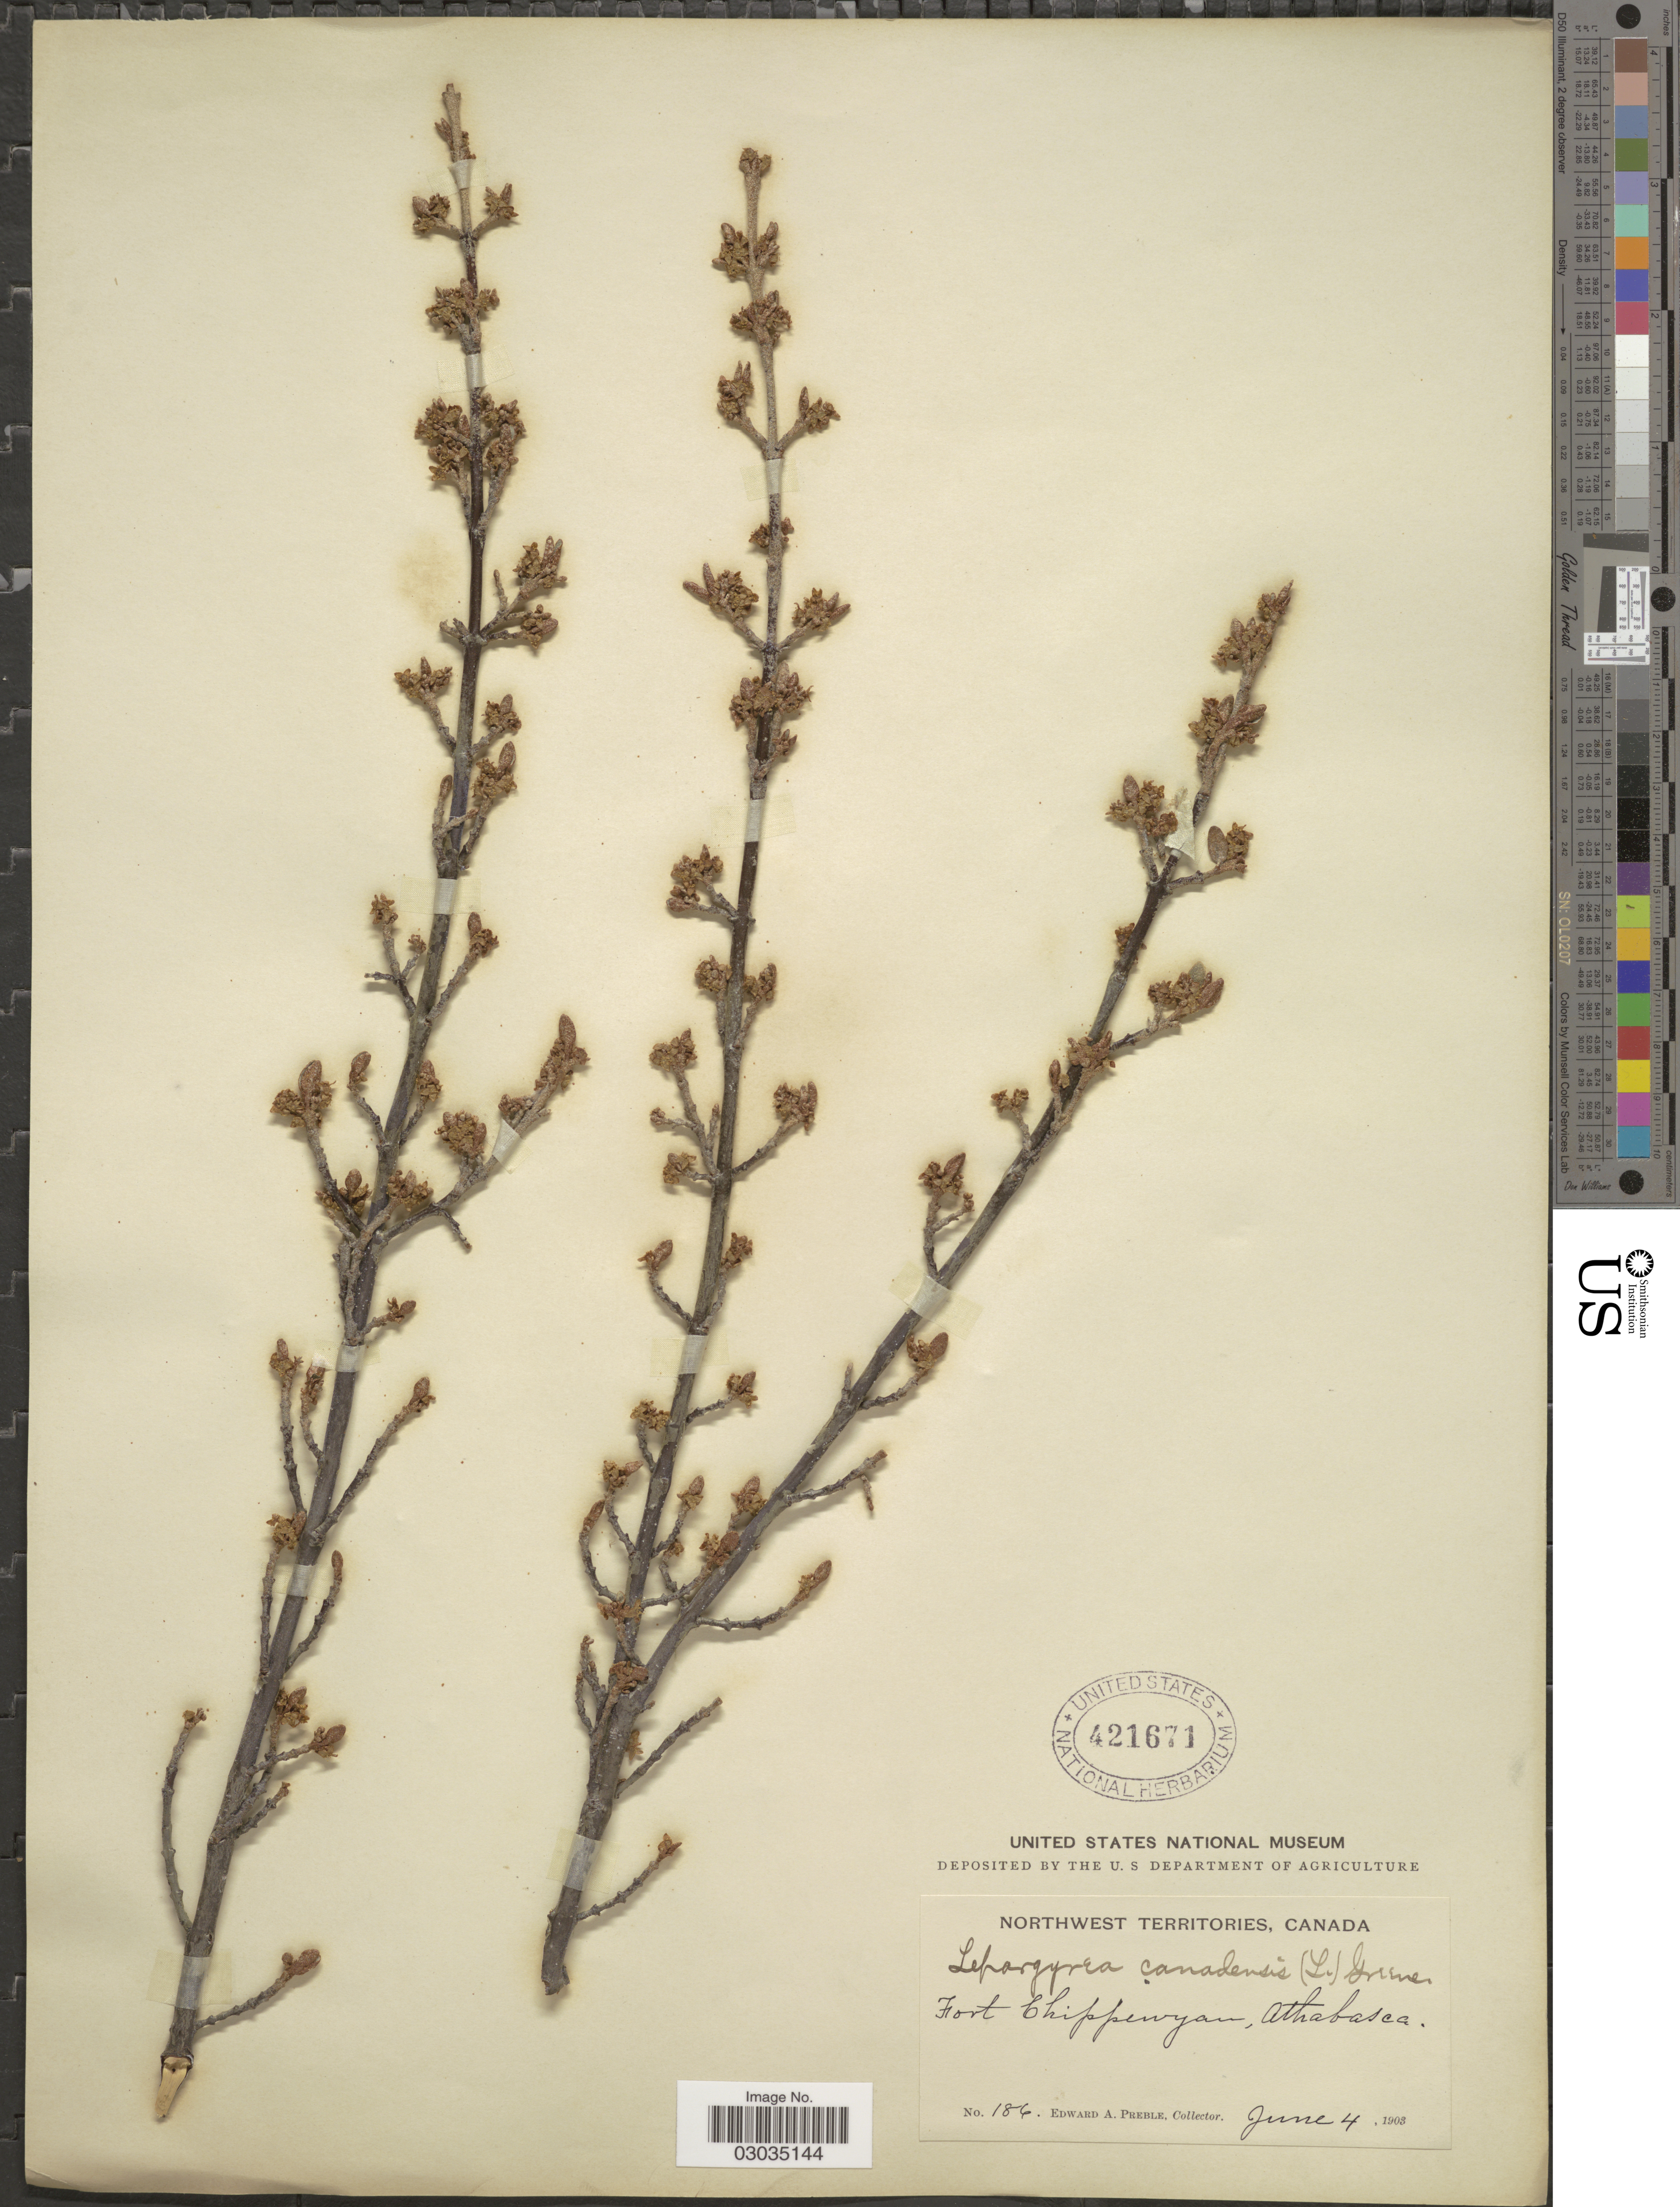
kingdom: Plantae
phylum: Tracheophyta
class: Magnoliopsida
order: Rosales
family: Elaeagnaceae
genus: Shepherdia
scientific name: Shepherdia canadensis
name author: (L.) Nutt.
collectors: E. Preble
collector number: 186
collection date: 1903-06-04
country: Canada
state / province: Northwest Territories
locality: Northwest Territories, Fort Chippewyan, Athabasca.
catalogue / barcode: US 421671